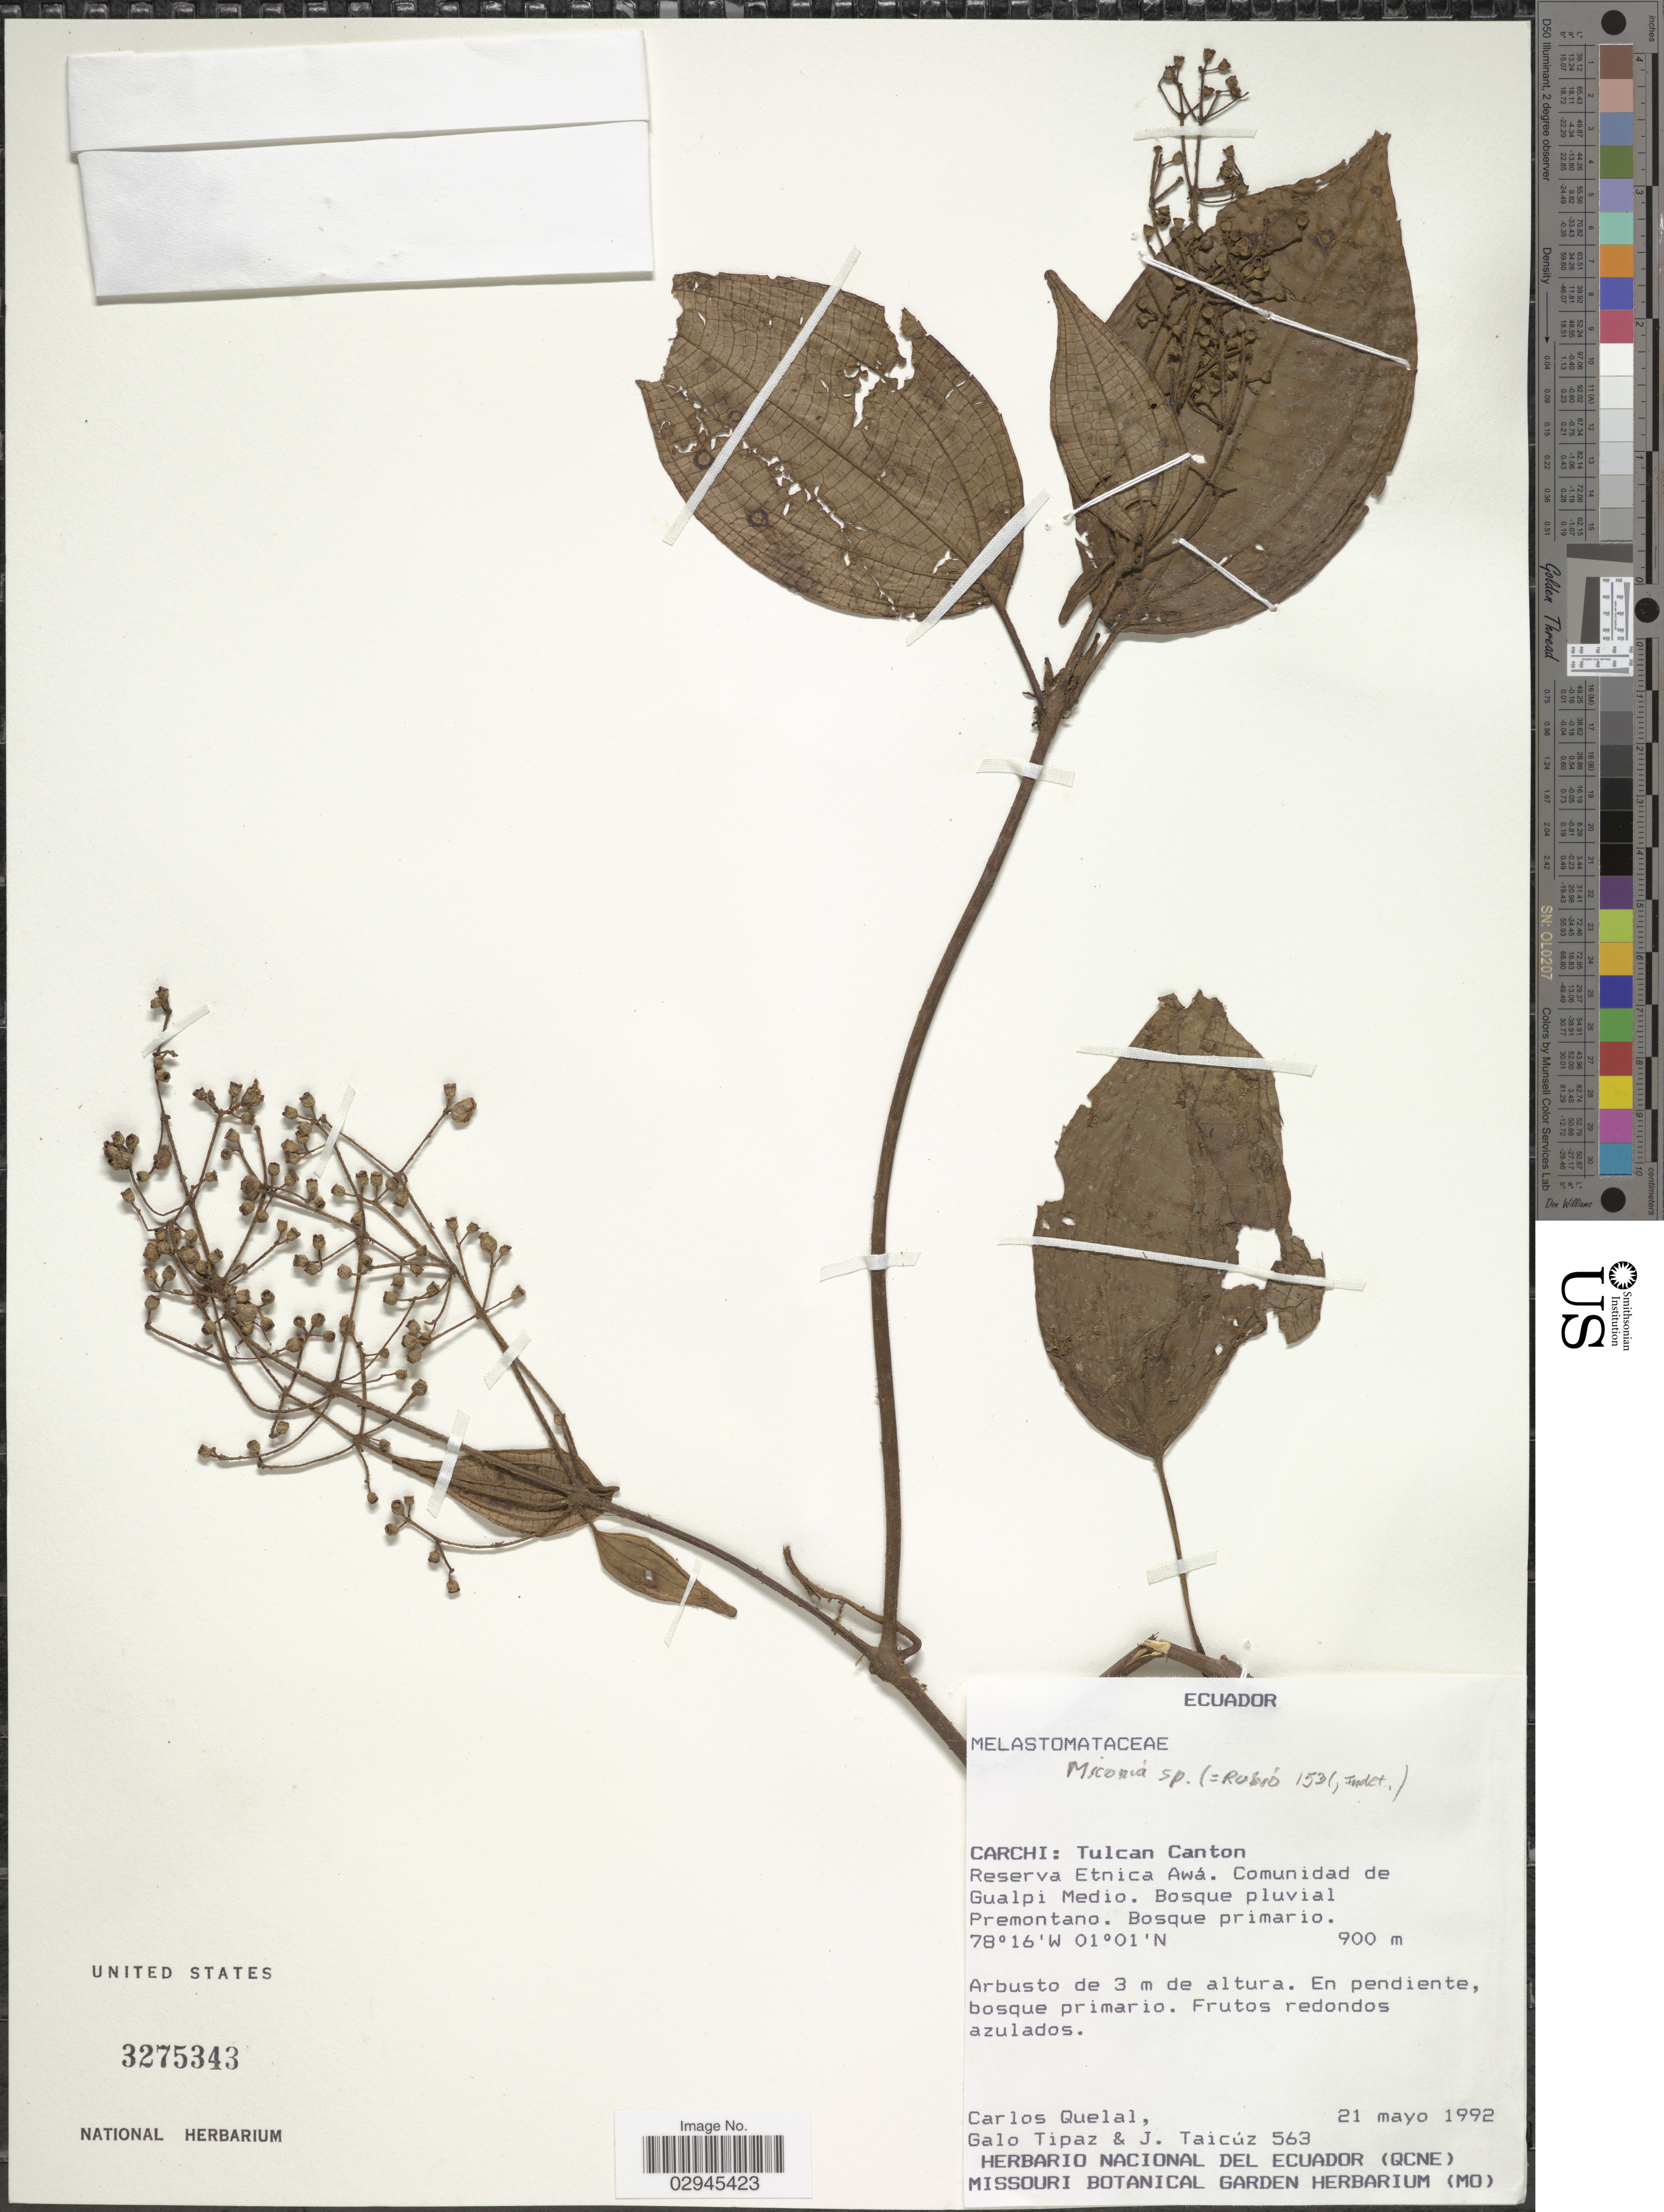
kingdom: Plantae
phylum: Tracheophyta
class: Magnoliopsida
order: Myrtales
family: Melastomataceae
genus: Miconia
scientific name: Miconia sp.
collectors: C. Quelal, G. Tipaz & J. Taicuz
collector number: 53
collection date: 1992-05-21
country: Ecuador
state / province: Carchi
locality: Tulcan Canton. Reserva Etnica Awá. Comunidad de Gualpi Medio. Bosque pluvial Premontano.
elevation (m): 900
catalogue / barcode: US 3275343